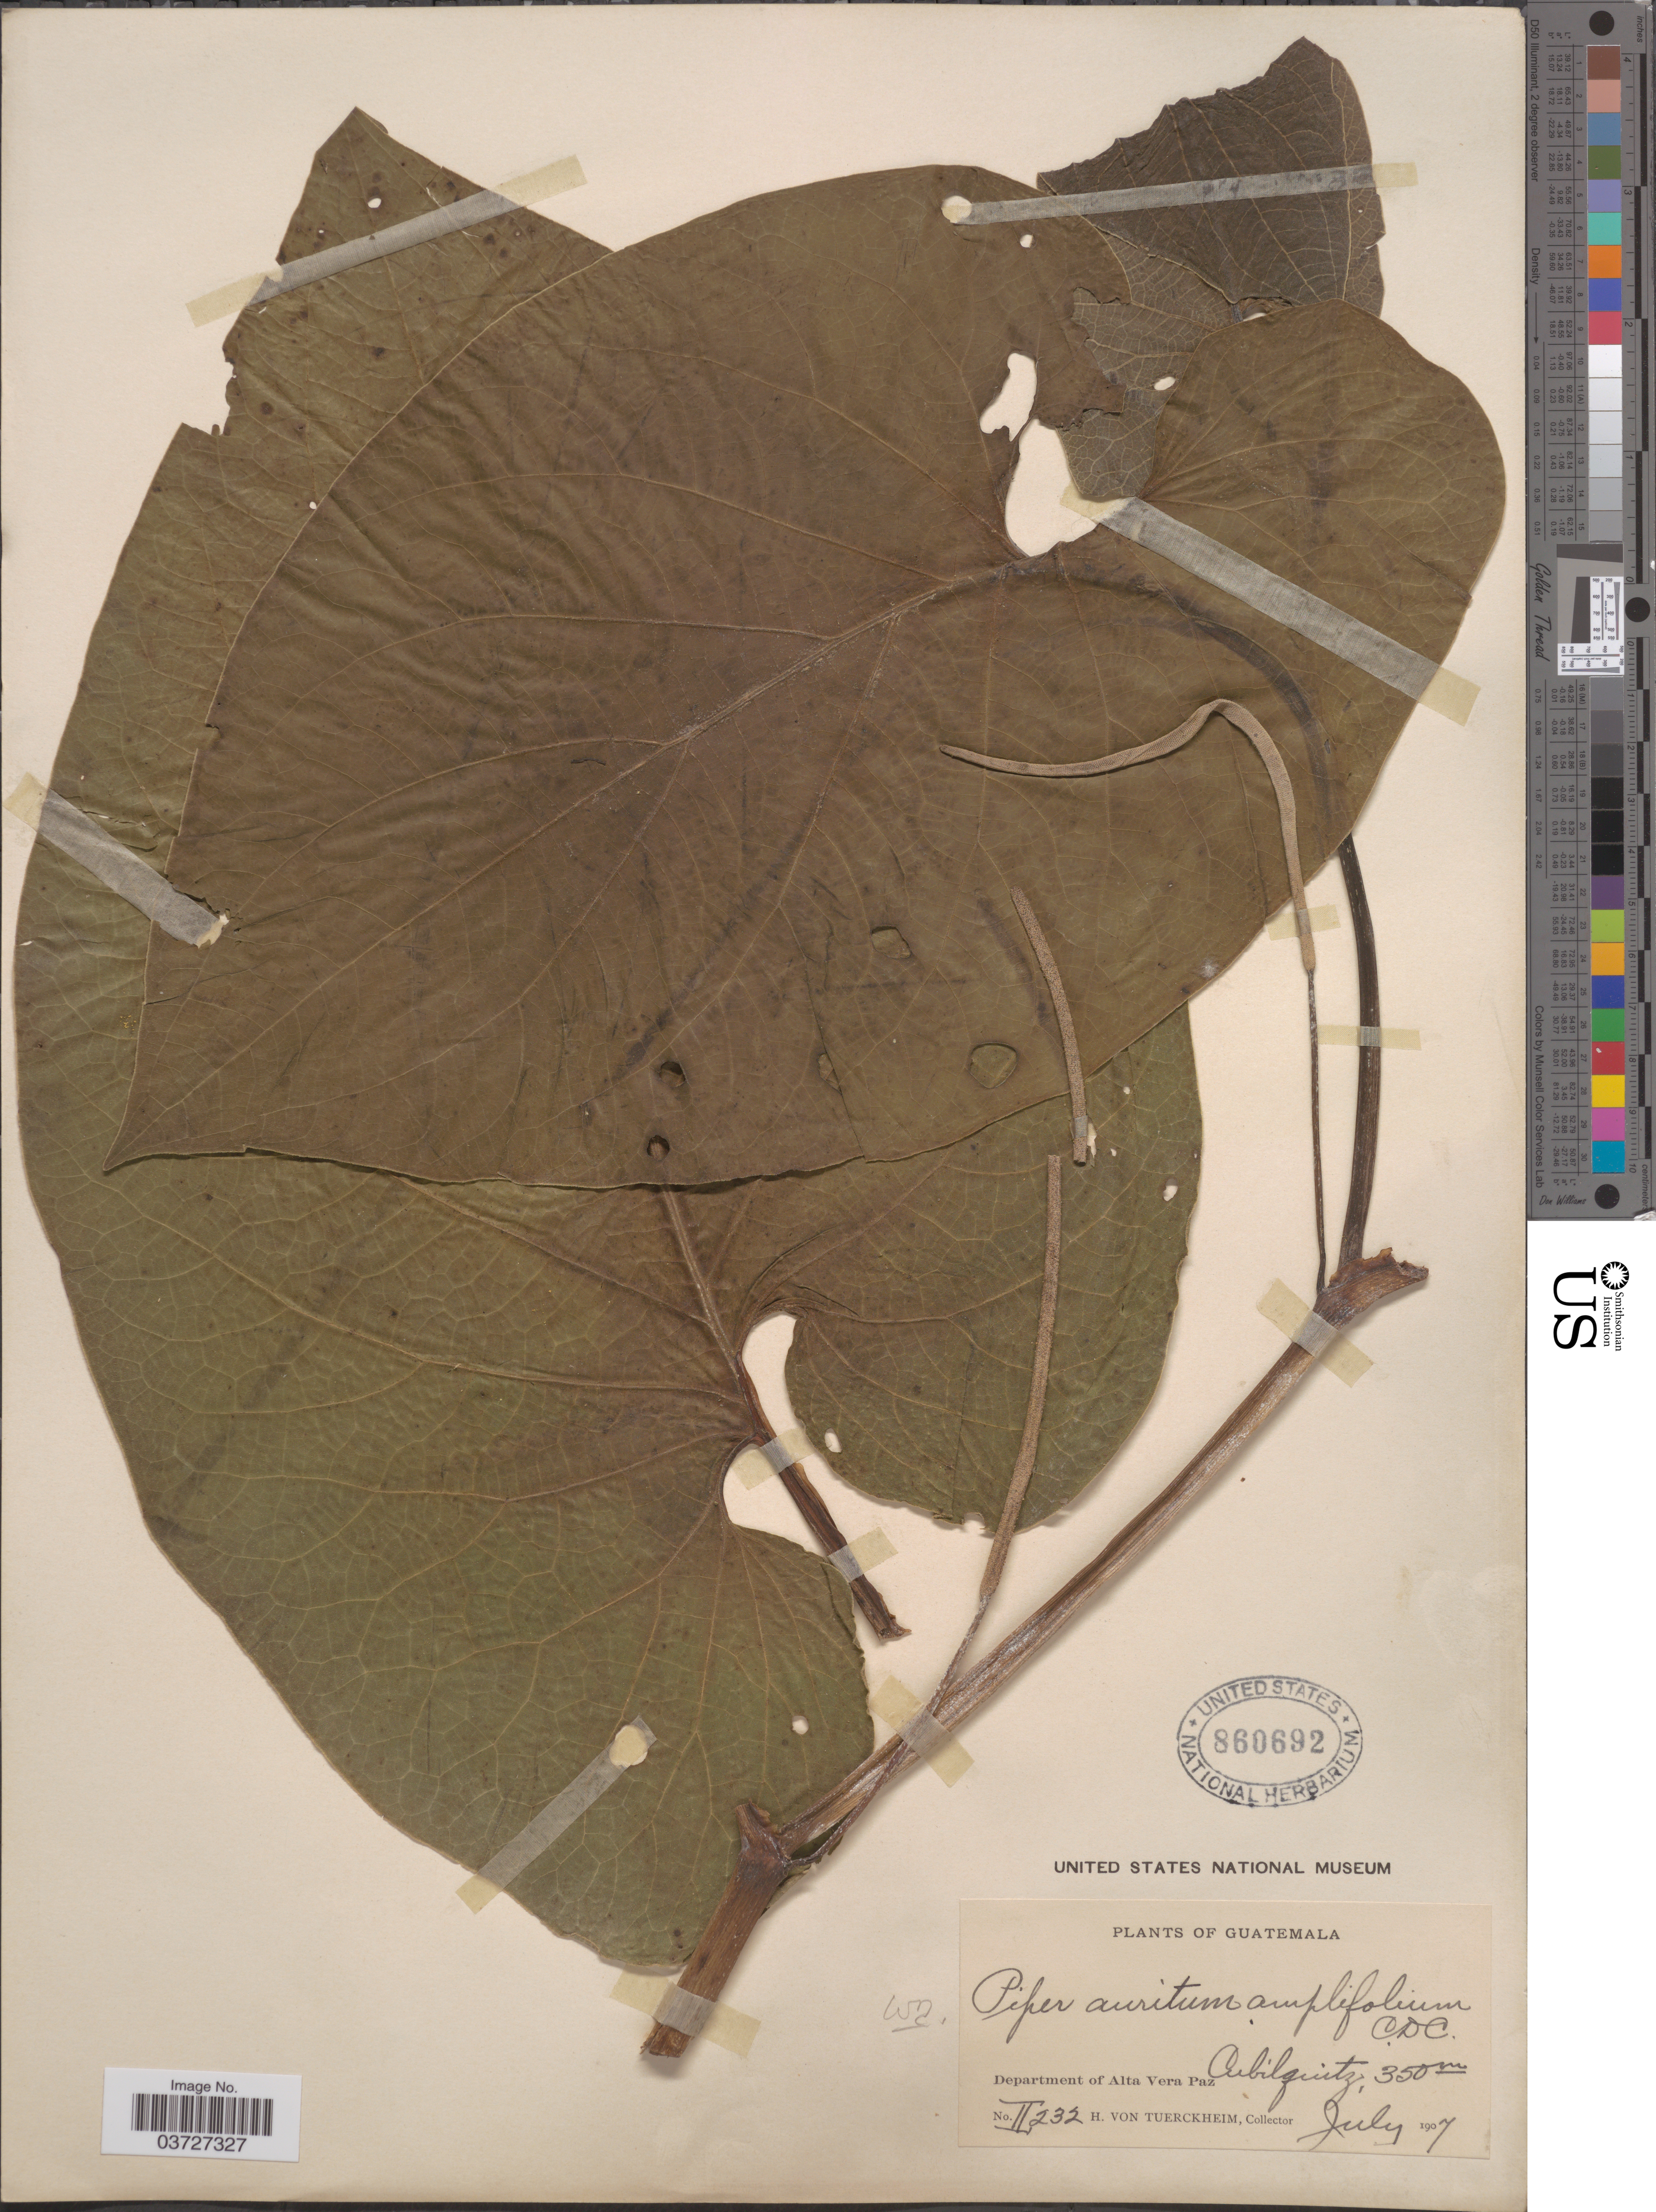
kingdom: Plantae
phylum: Tracheophyta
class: Magnoliopsida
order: Piperales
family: Piperaceae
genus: Piper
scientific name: Piper auritum var. amplifolium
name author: C. DC.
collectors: H. von Tuerckheim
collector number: II232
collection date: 1907-07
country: Guatemala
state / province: Alta Verapaz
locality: Department of Alta Vera Paz. Cubilquitz.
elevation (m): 350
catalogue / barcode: US 860692